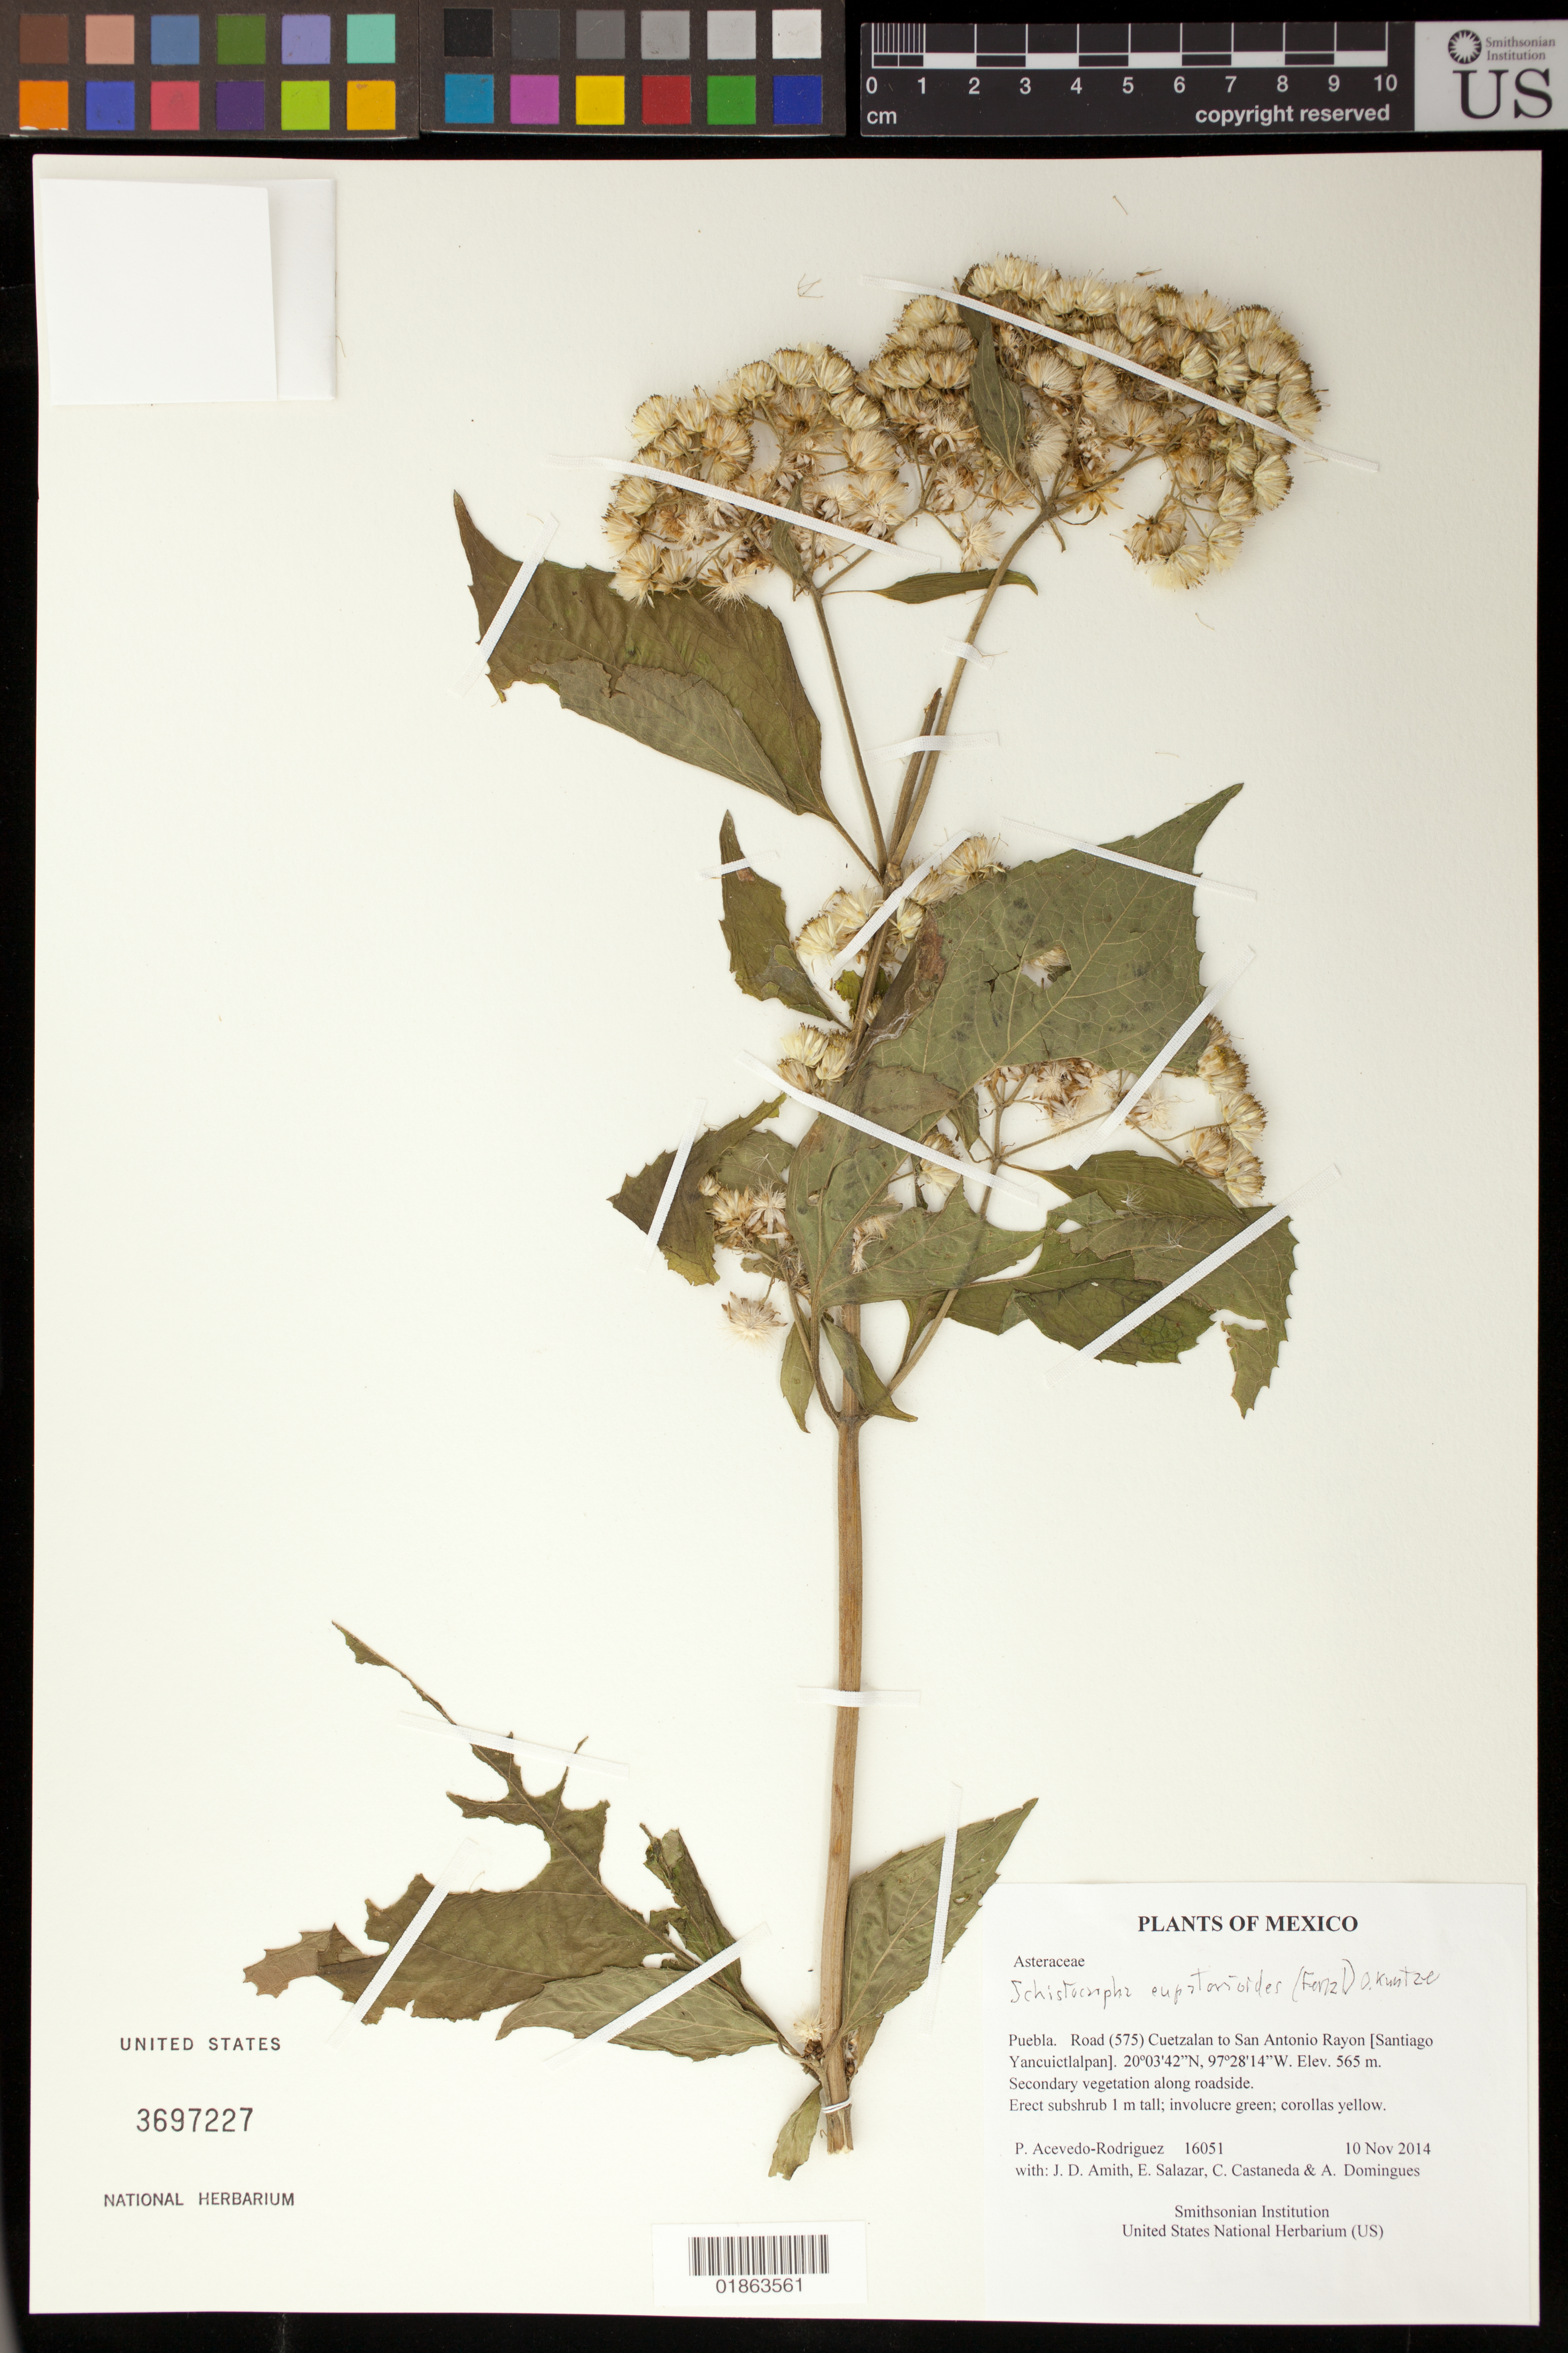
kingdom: Plantae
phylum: Tracheophyta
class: Magnoliopsida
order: Asterales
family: Asteraceae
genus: Schistocarpha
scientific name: Schistocarpha eupatorioides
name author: (Fenzl) Kuntze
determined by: Robinson, Harold E., (US)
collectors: P. Acevedo-Rodr., J. D. Amith, E. Salazar, C. Castaneda & A. Domingues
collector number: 16051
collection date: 2014-11-10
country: Mexico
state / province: Puebla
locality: Road (575) Cuetzalan to San Antonio Rayon [Santiago Yancuictlalpan]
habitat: Secondary vegetation along roadside.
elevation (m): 565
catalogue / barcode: US 3697227